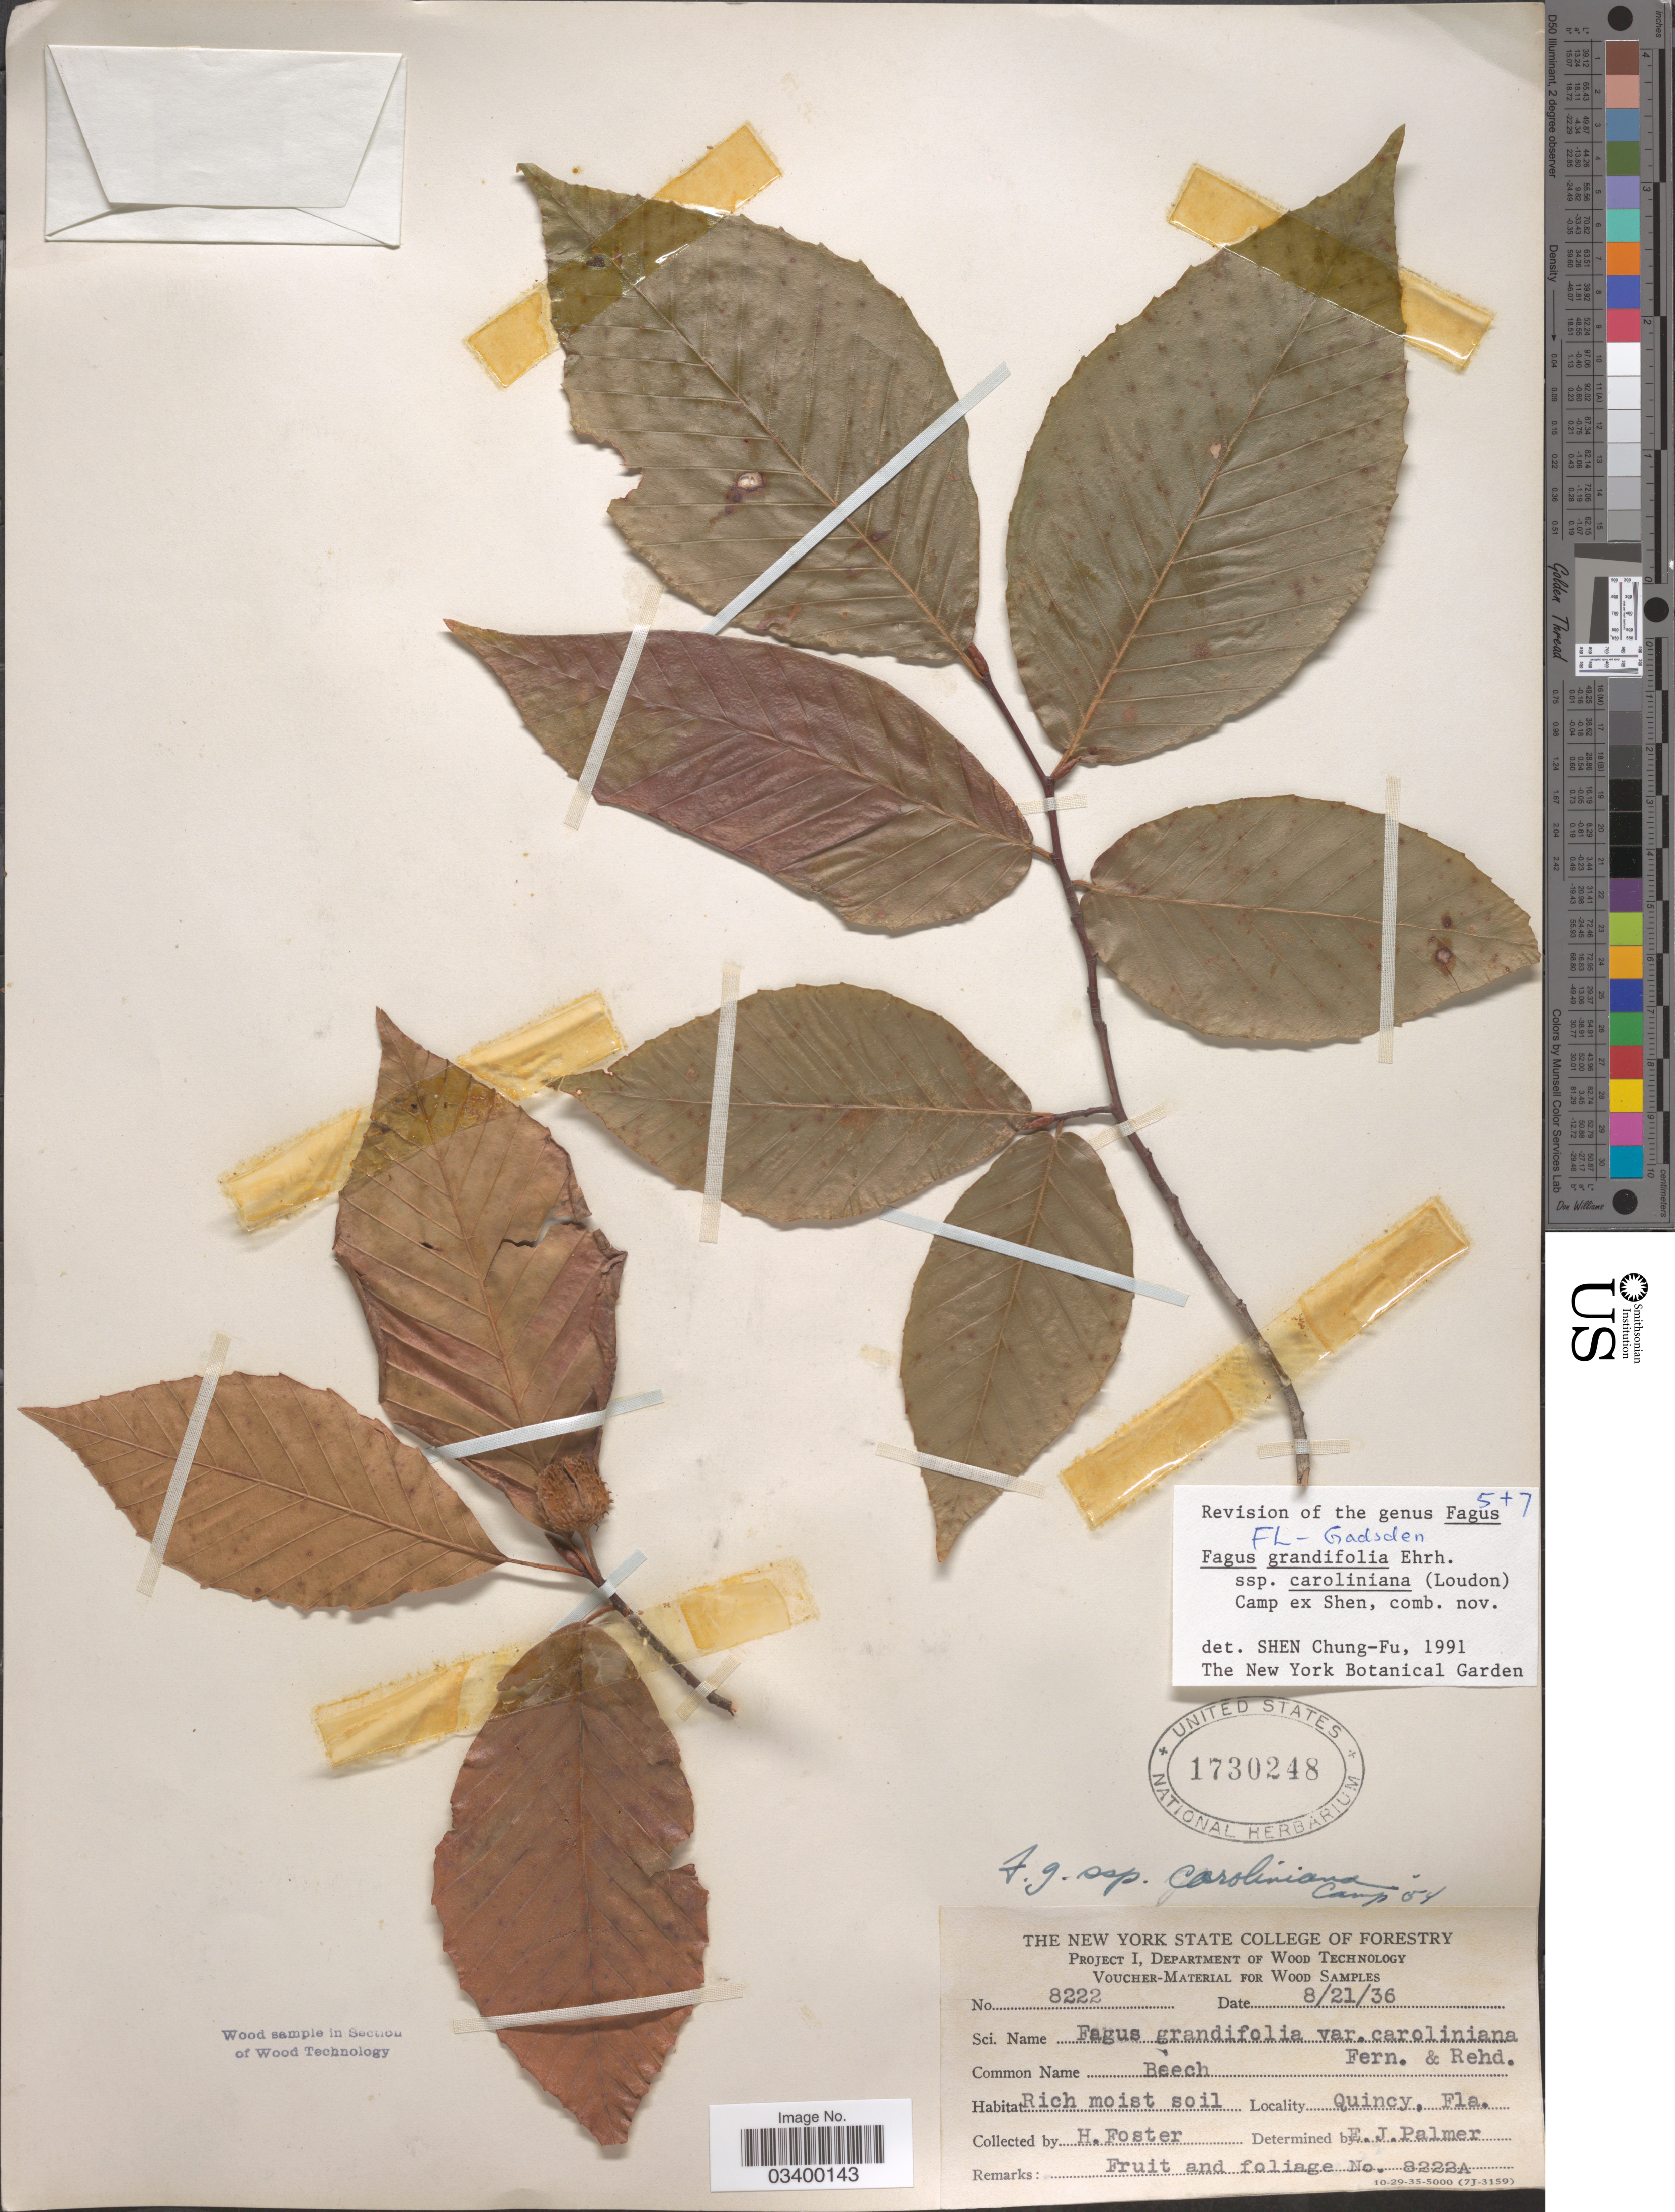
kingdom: Plantae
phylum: Tracheophyta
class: Magnoliopsida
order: Fagales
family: Fagaceae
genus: Fagus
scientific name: Fagus grandifolia subsp. caroliniana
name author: (Loudon) Fernald & Rehder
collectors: H. Foster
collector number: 8222A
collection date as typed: Transcribed d/m/y: 21/8/36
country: United States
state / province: Florida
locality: Quincy.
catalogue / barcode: US 1730248